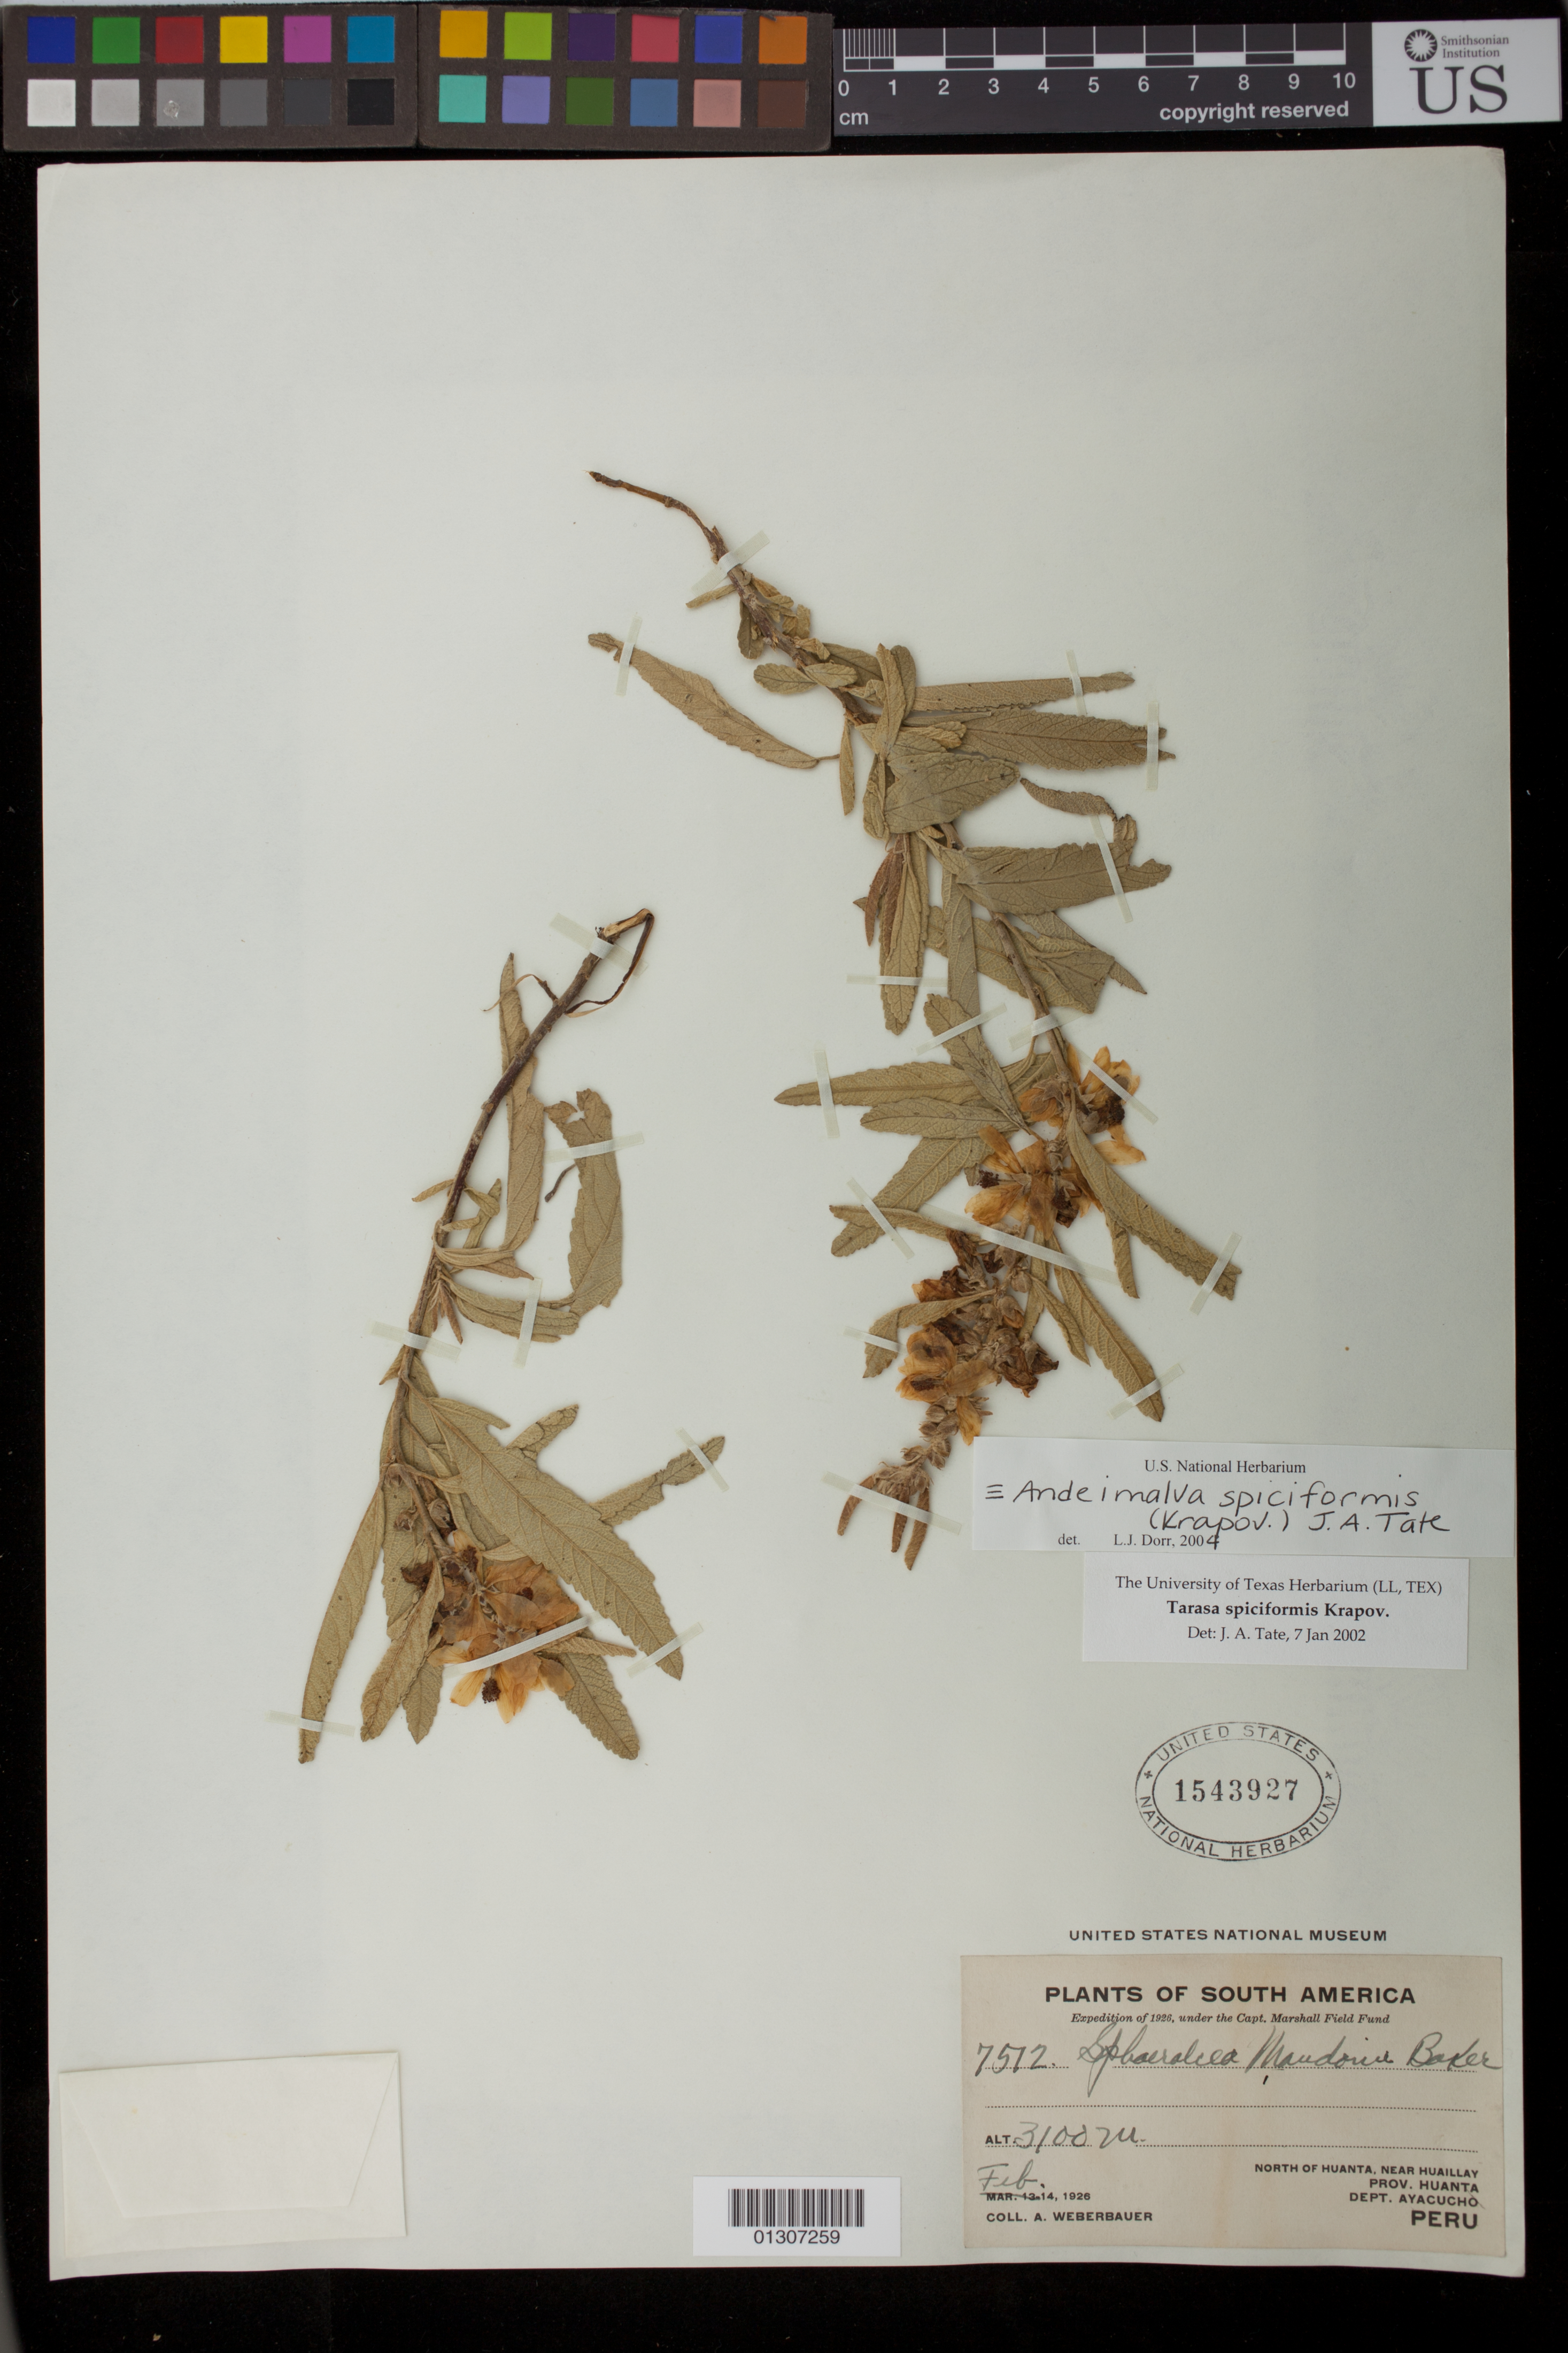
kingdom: Plantae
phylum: Tracheophyta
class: Magnoliopsida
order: Malvales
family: Malvaceae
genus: Andeimalva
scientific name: Andeimalva spiciformis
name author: (Krapov.) J. A. Tate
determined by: Dorr, L. J., (BOT), Smithsonian Institution - National Museum of Natural History (UNITED STATES)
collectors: A. Weberbauer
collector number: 7512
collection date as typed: Feb 1926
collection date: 1926-02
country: Peru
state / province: Ayacucho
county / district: Huanta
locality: North of Huanta, near Huaillay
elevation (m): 3100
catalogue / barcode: US 1543927